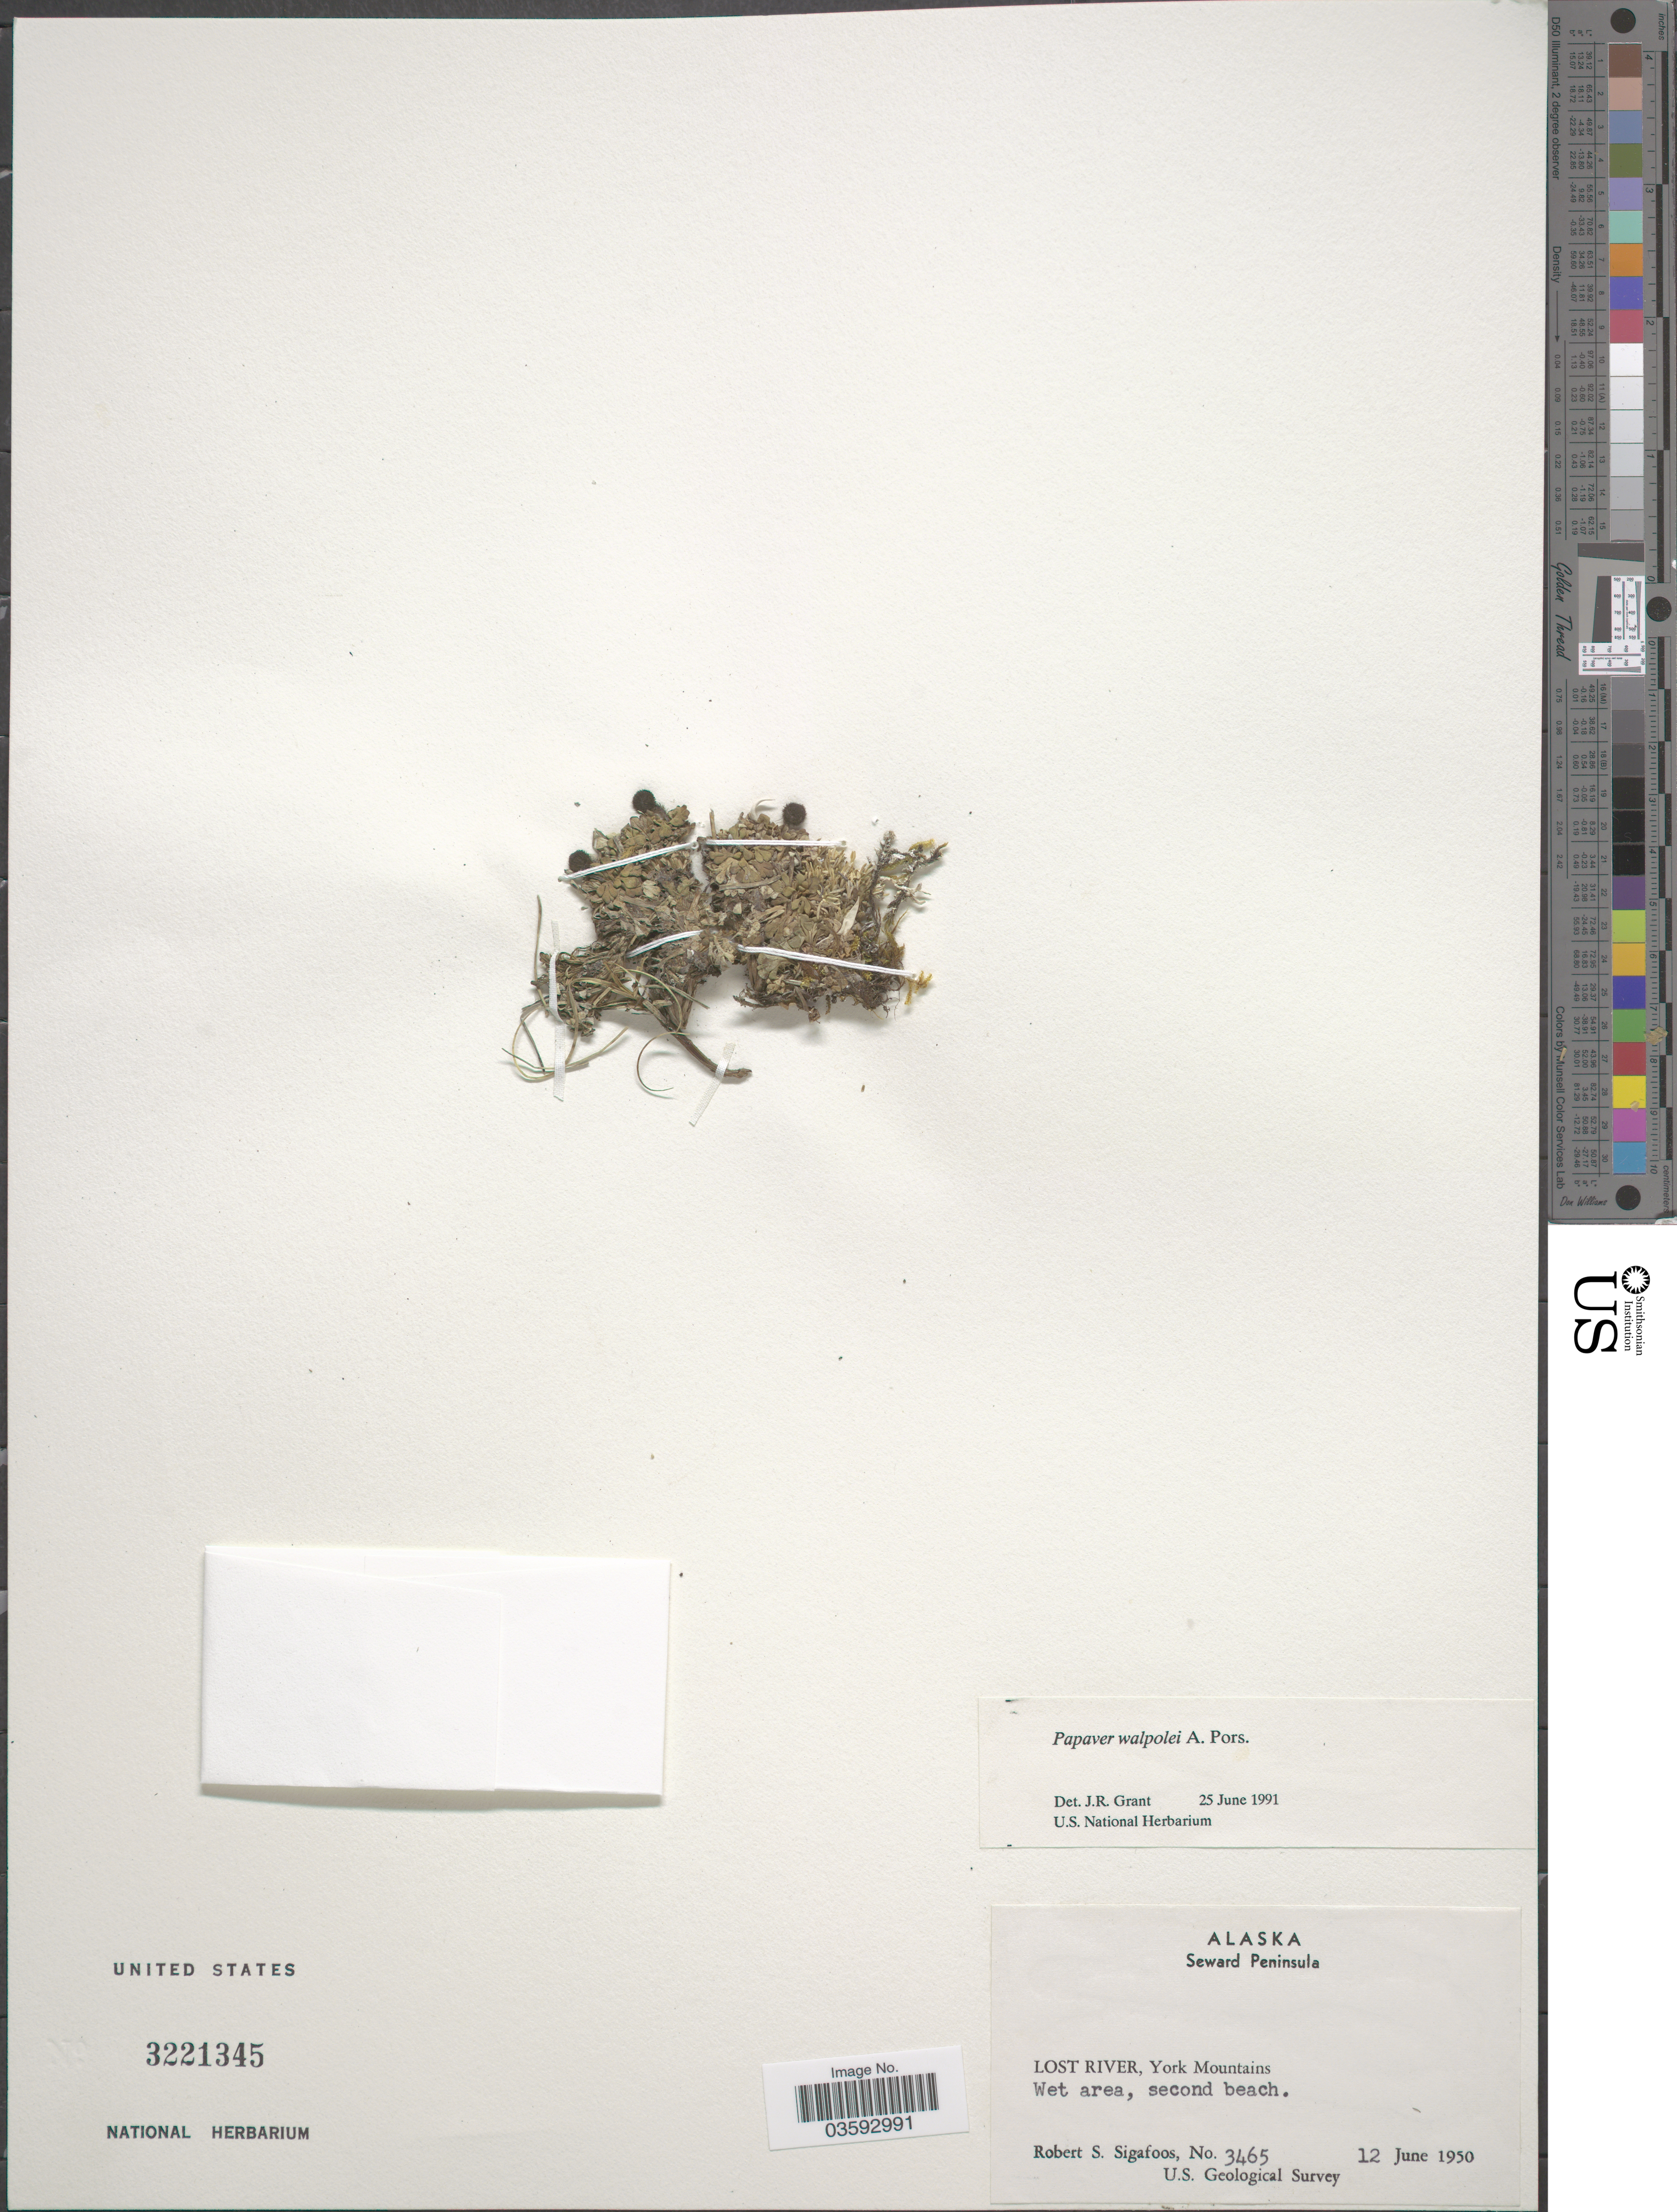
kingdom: Plantae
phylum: Tracheophyta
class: Magnoliopsida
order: Ranunculales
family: Papaveraceae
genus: Papaver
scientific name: Papaver walpolei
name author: A.E. Porsild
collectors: R. Sigafoos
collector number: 3465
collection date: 1950-06-12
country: United States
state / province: Alaska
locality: Seward Peninsula. Lost River, York Mountains.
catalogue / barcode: US 3221345